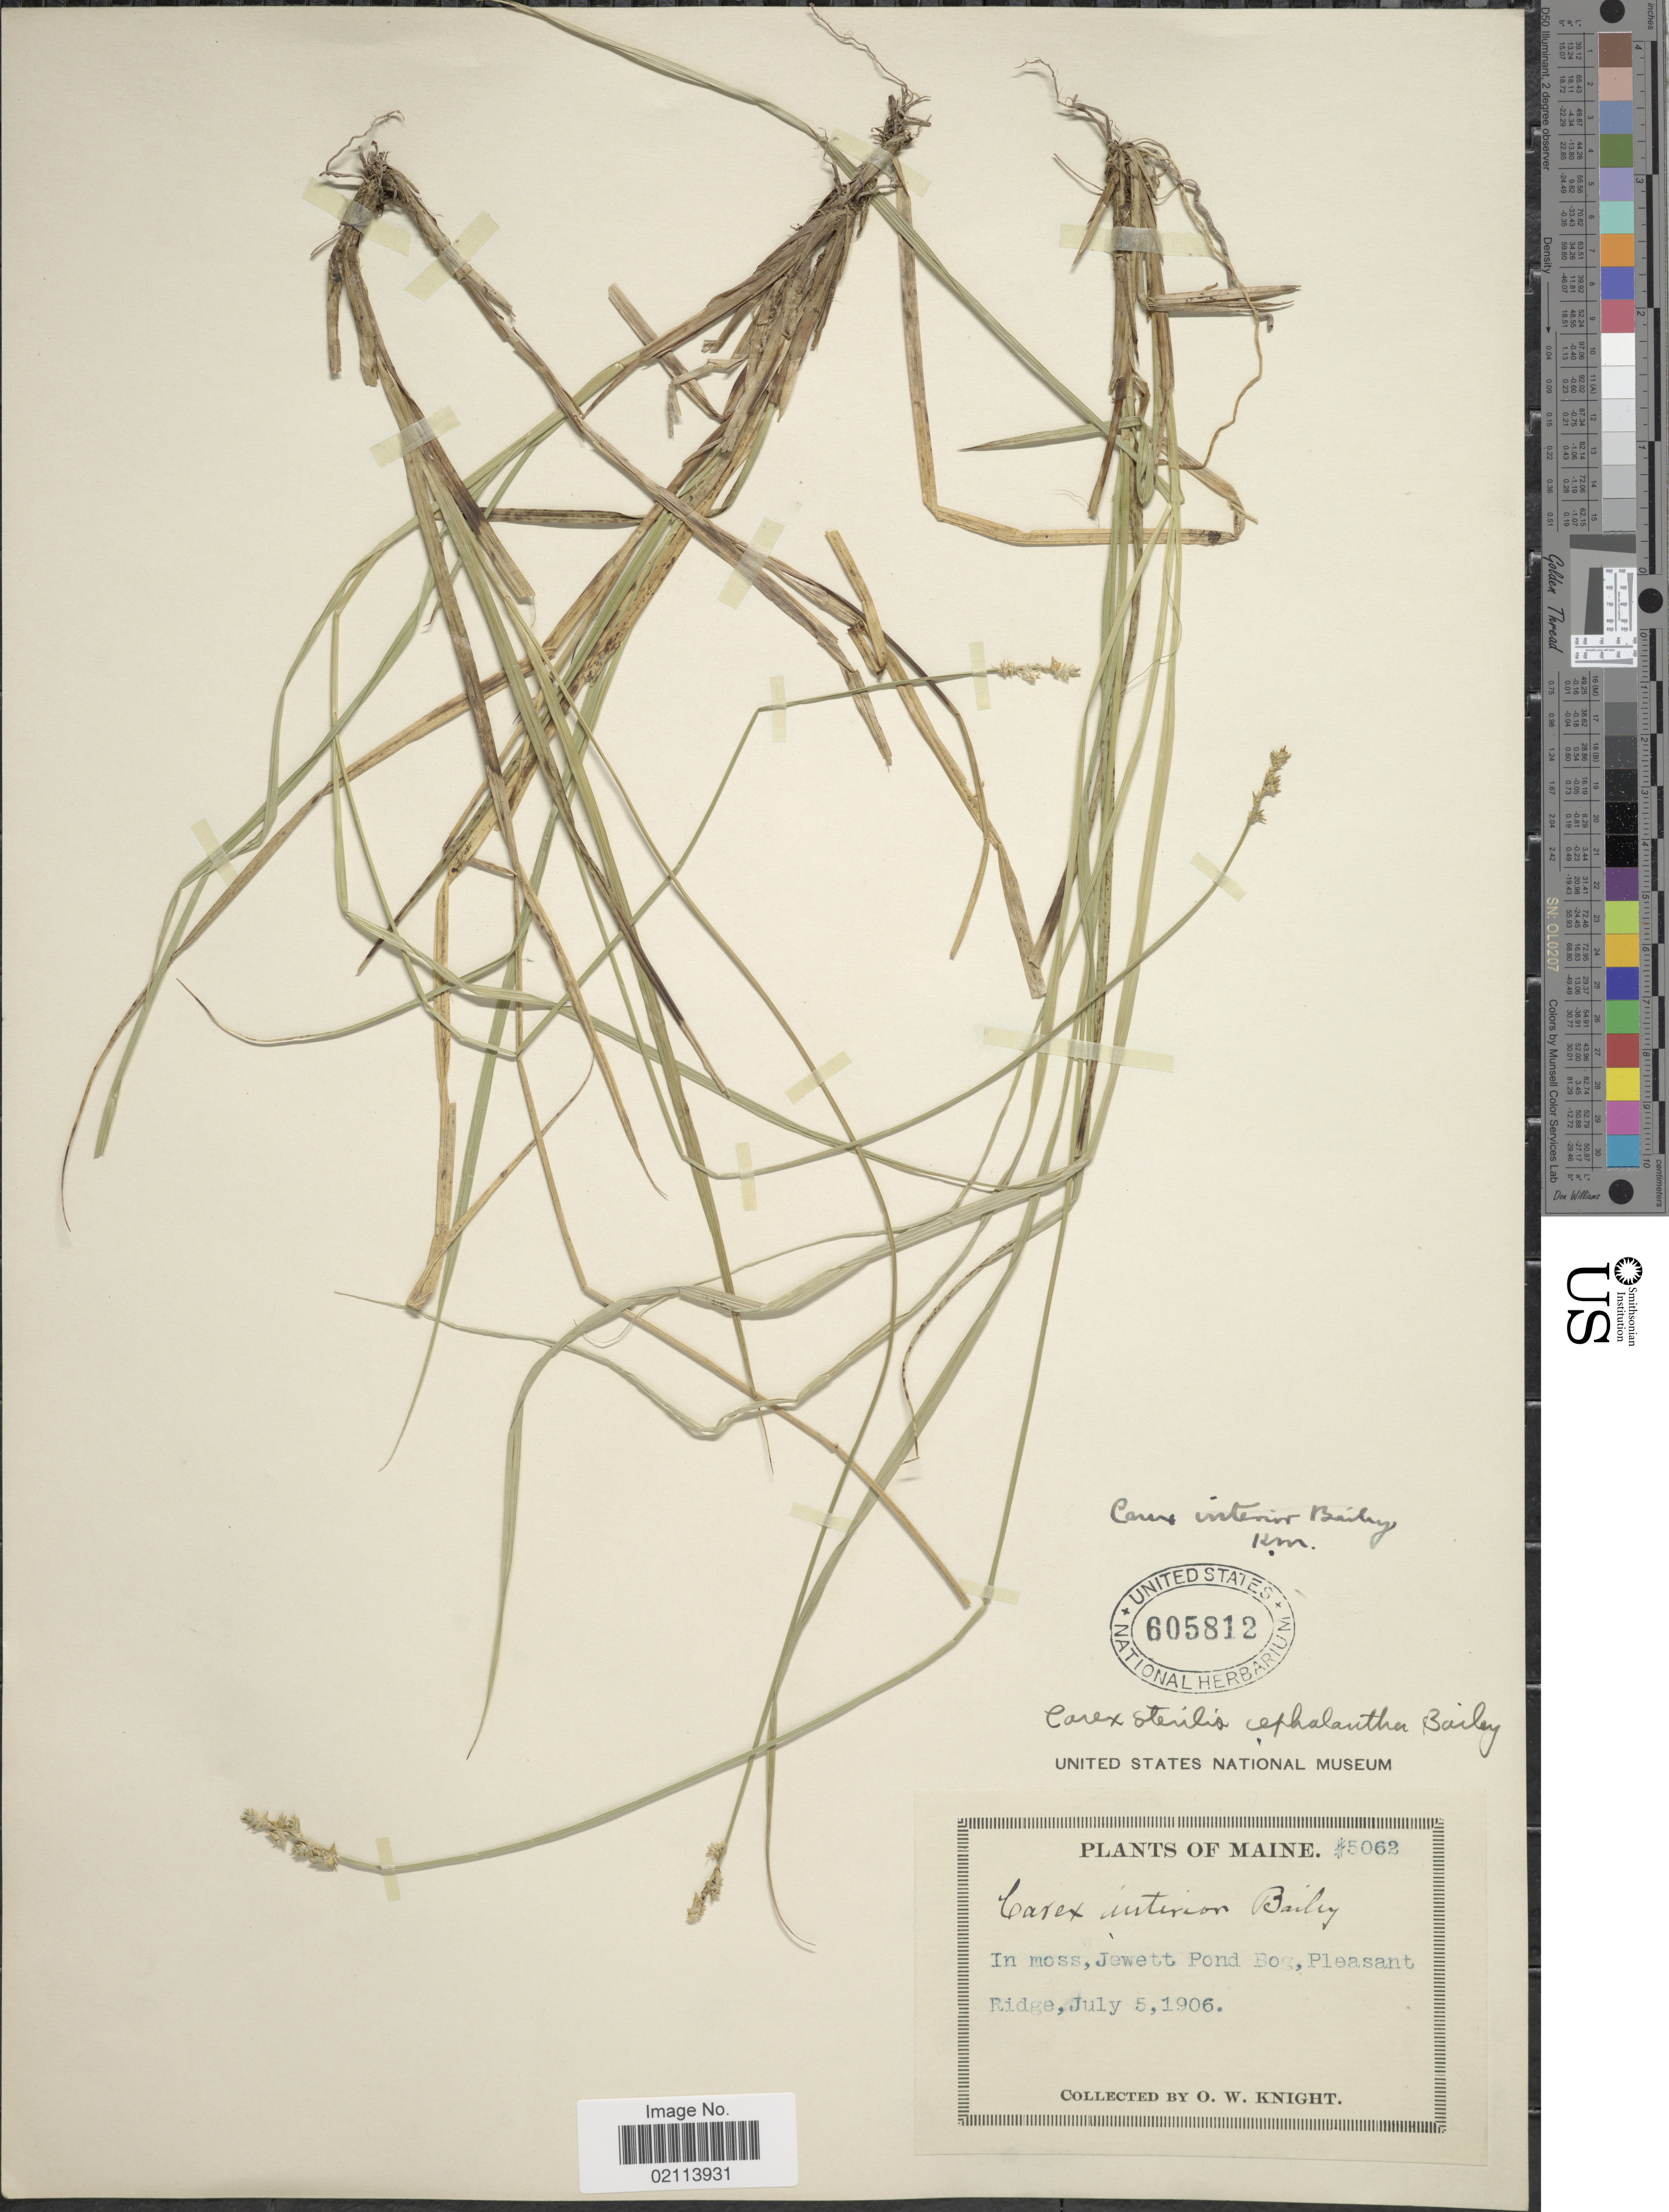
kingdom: Plantae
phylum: Tracheophyta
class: Liliopsida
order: Poales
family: Cyperaceae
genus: Carex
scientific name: Carex interior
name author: L.H. Bailey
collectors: O. Knight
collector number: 5062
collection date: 1906-07-05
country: United States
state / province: Maine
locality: In moss, Jewett Pond Bog, Pleasant Ridge.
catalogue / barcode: US 605812